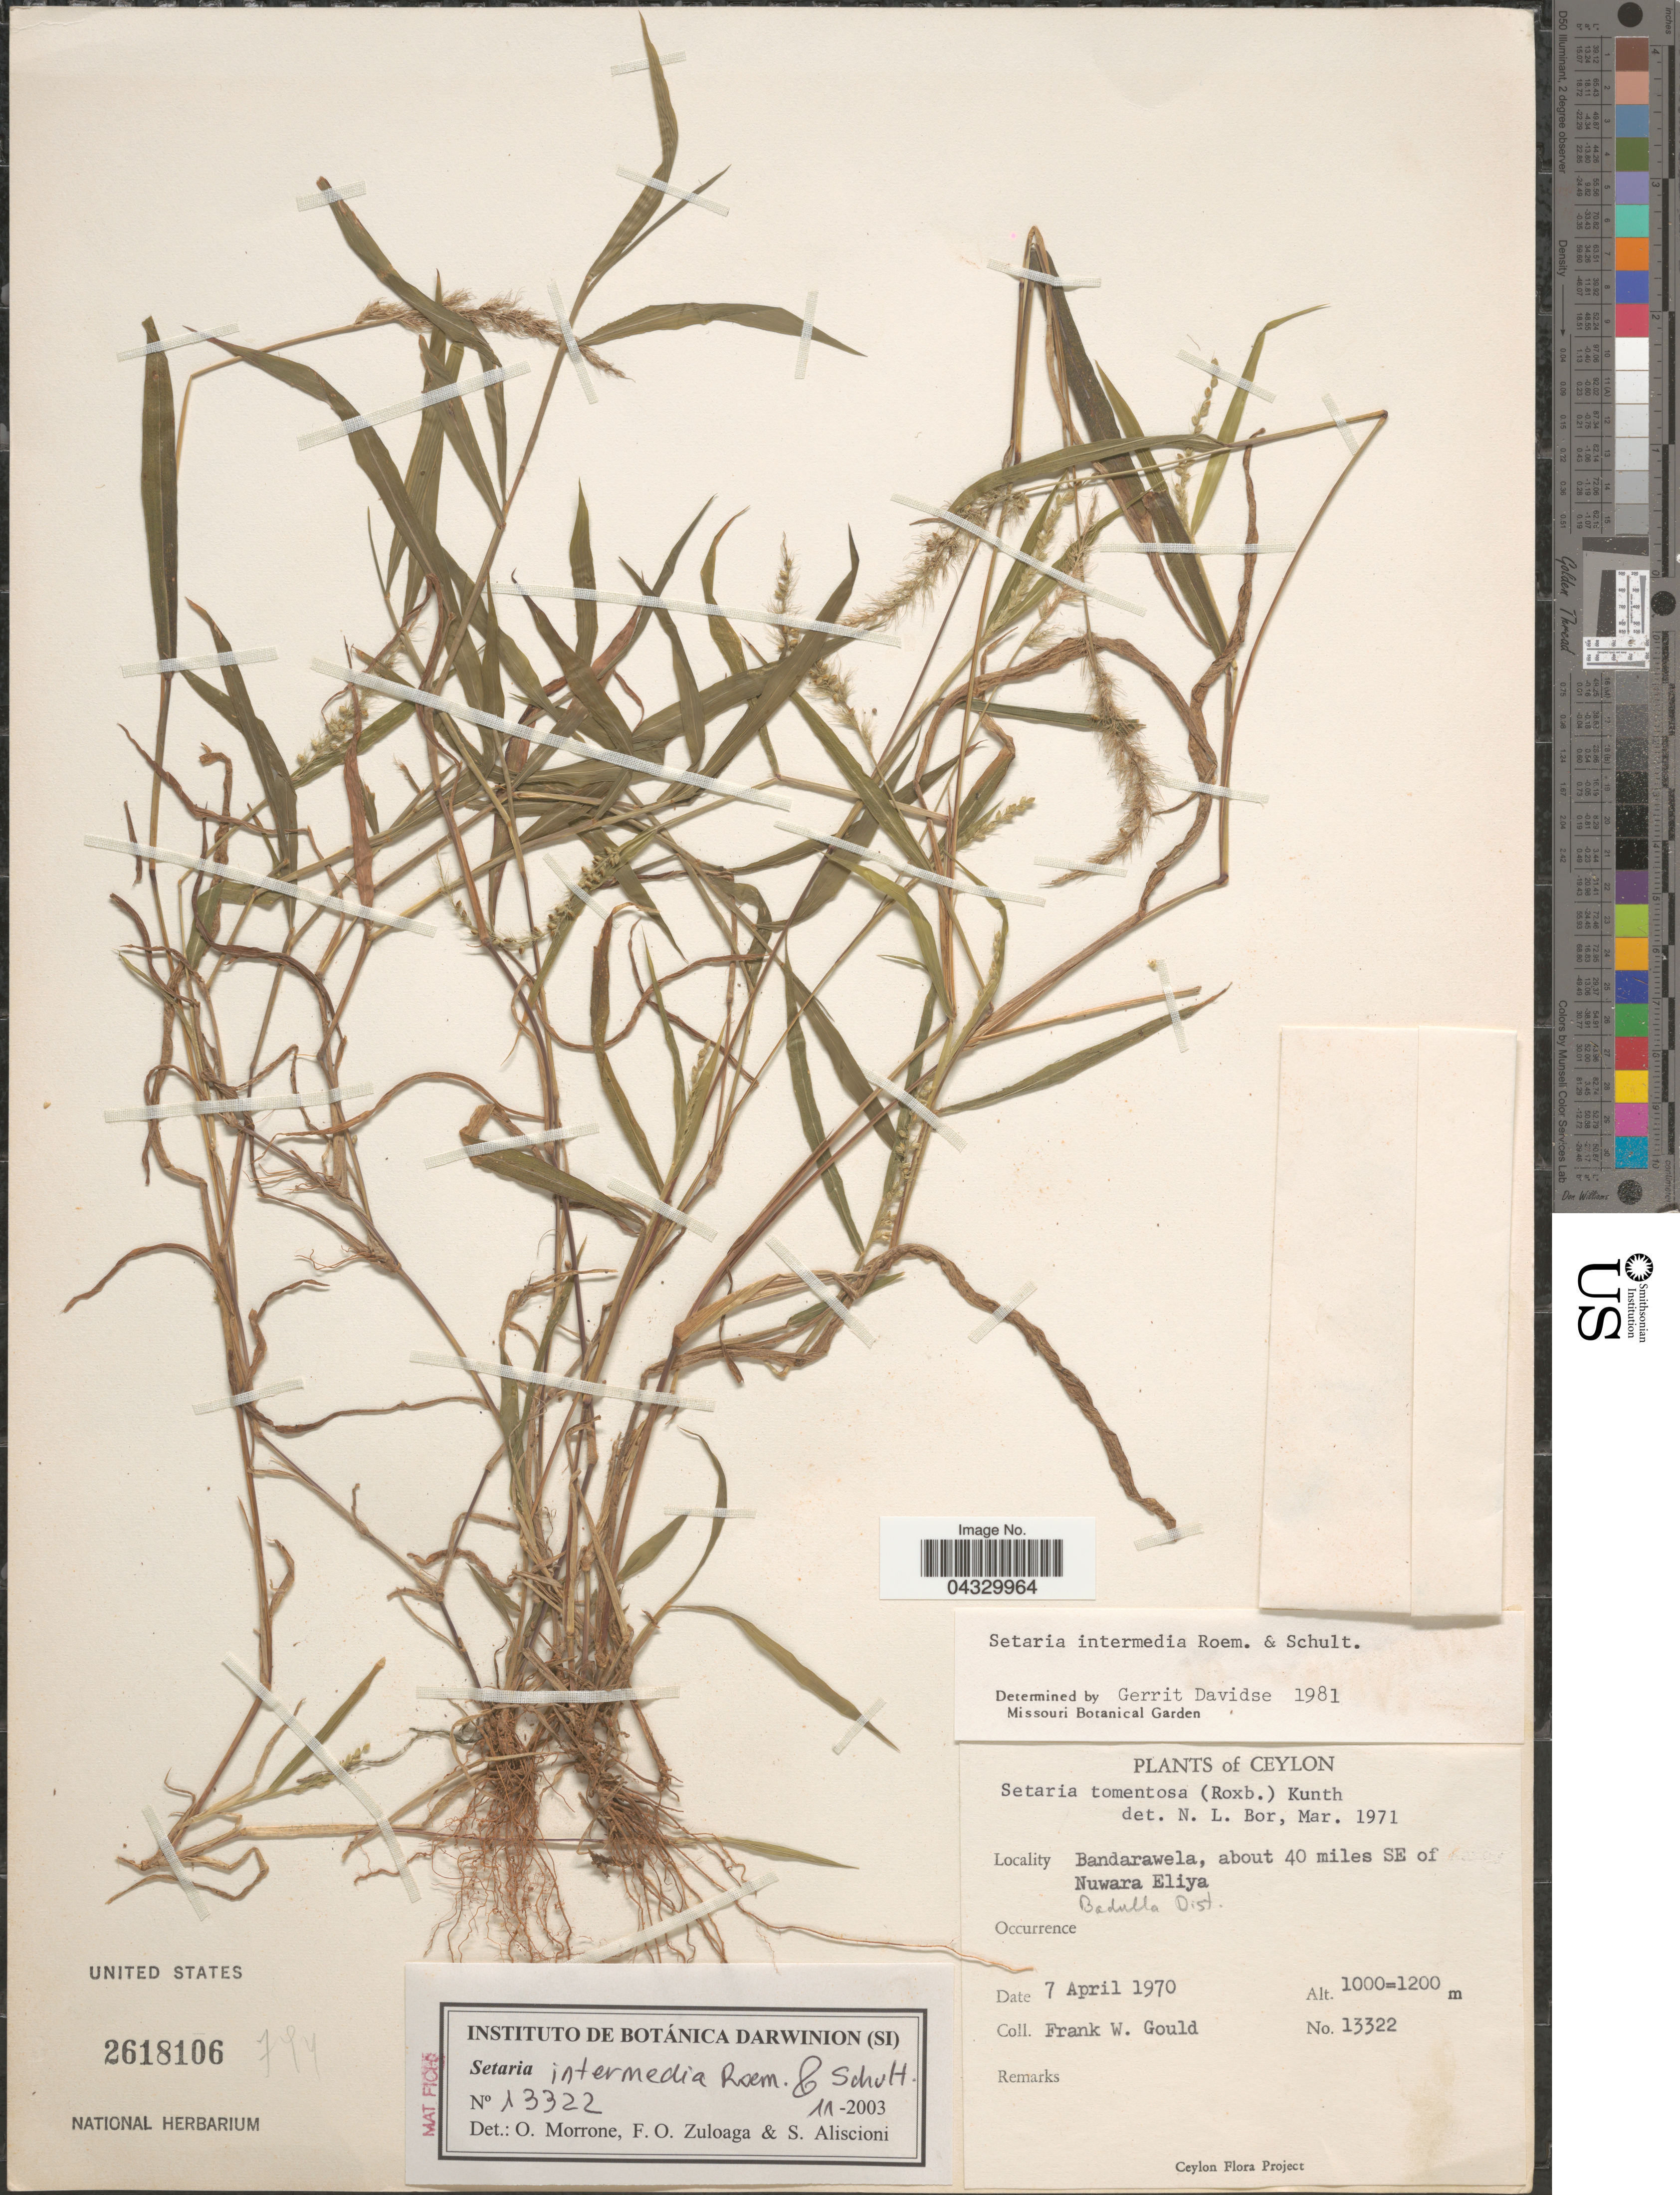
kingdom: Plantae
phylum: Tracheophyta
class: Liliopsida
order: Poales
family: Poaceae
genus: Setaria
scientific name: Setaria intermedia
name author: Roem. & Schult.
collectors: F. W. Gould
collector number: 13322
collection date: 1970-04-07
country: Sri Lanka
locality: Ceylon. Bandarwela, about 40 miles SE of NUwara Eliya. Badulla Dist.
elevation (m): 1000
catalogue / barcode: US 2618106